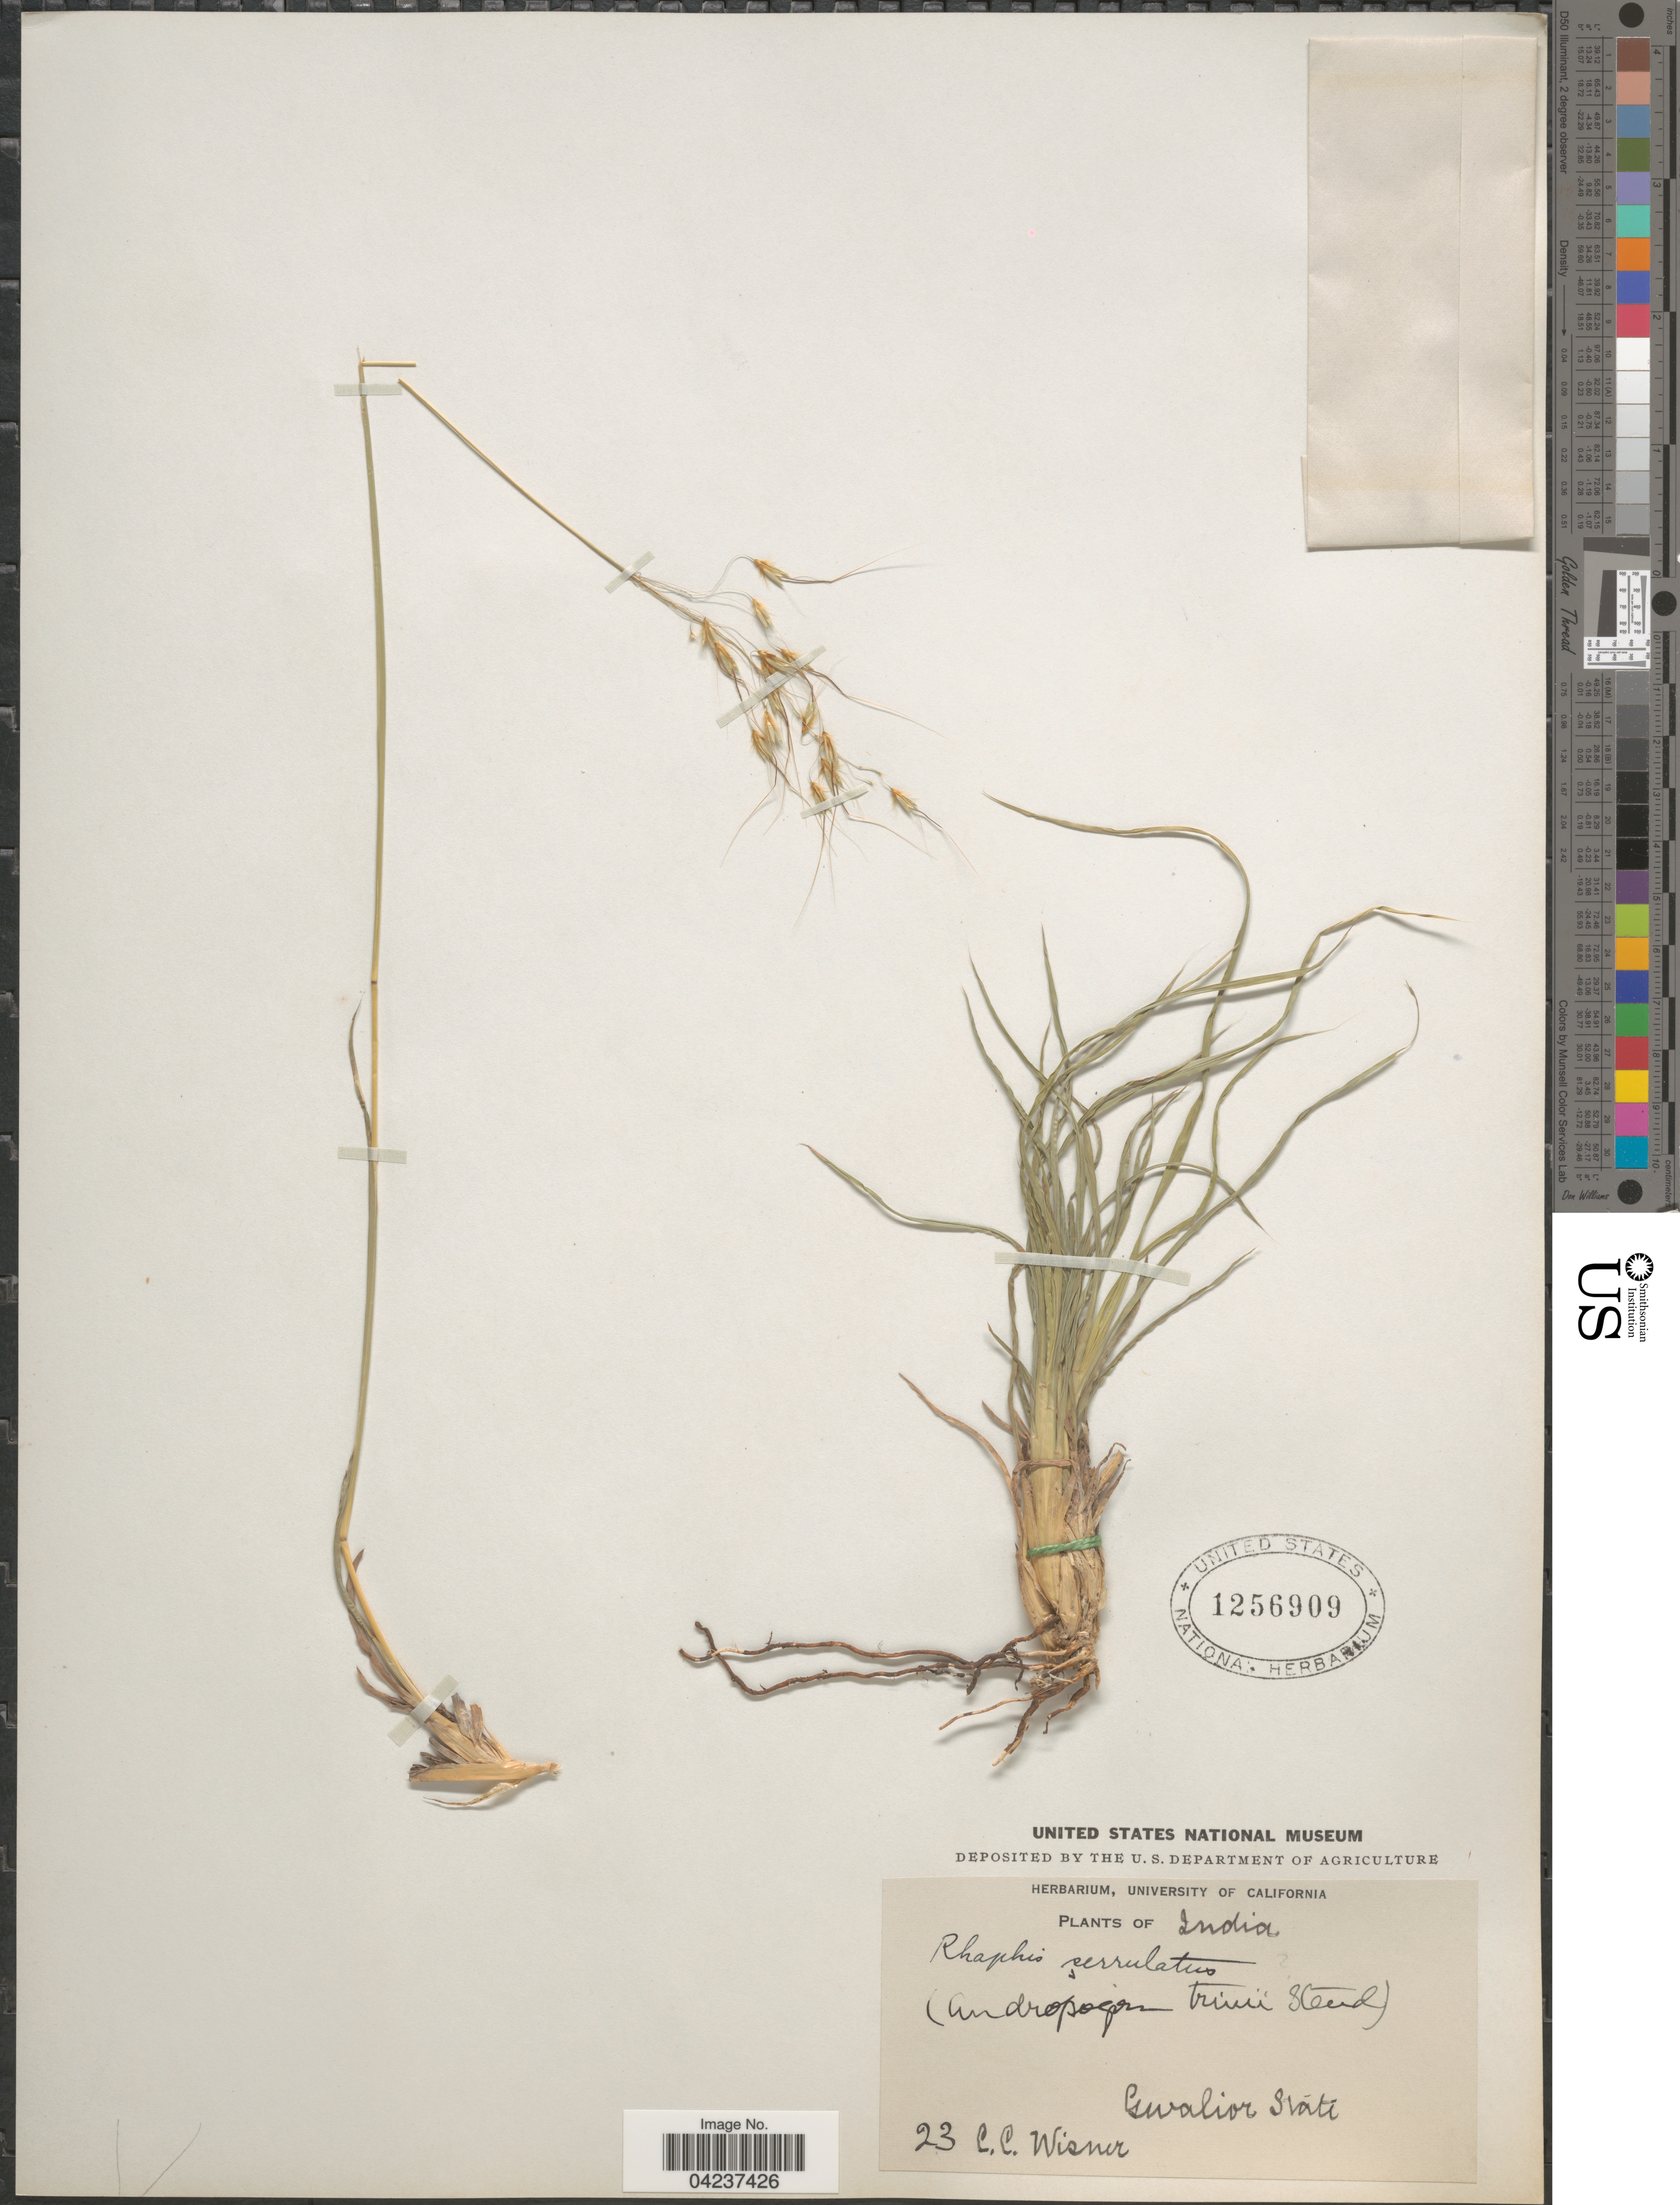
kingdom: Plantae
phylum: Tracheophyta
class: Liliopsida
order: Poales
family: Poaceae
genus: Chrysopogon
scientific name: Chrysopogon serrulatus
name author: Trin.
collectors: C. Wisner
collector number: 23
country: India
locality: Gwalior State.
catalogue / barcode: US 1256909